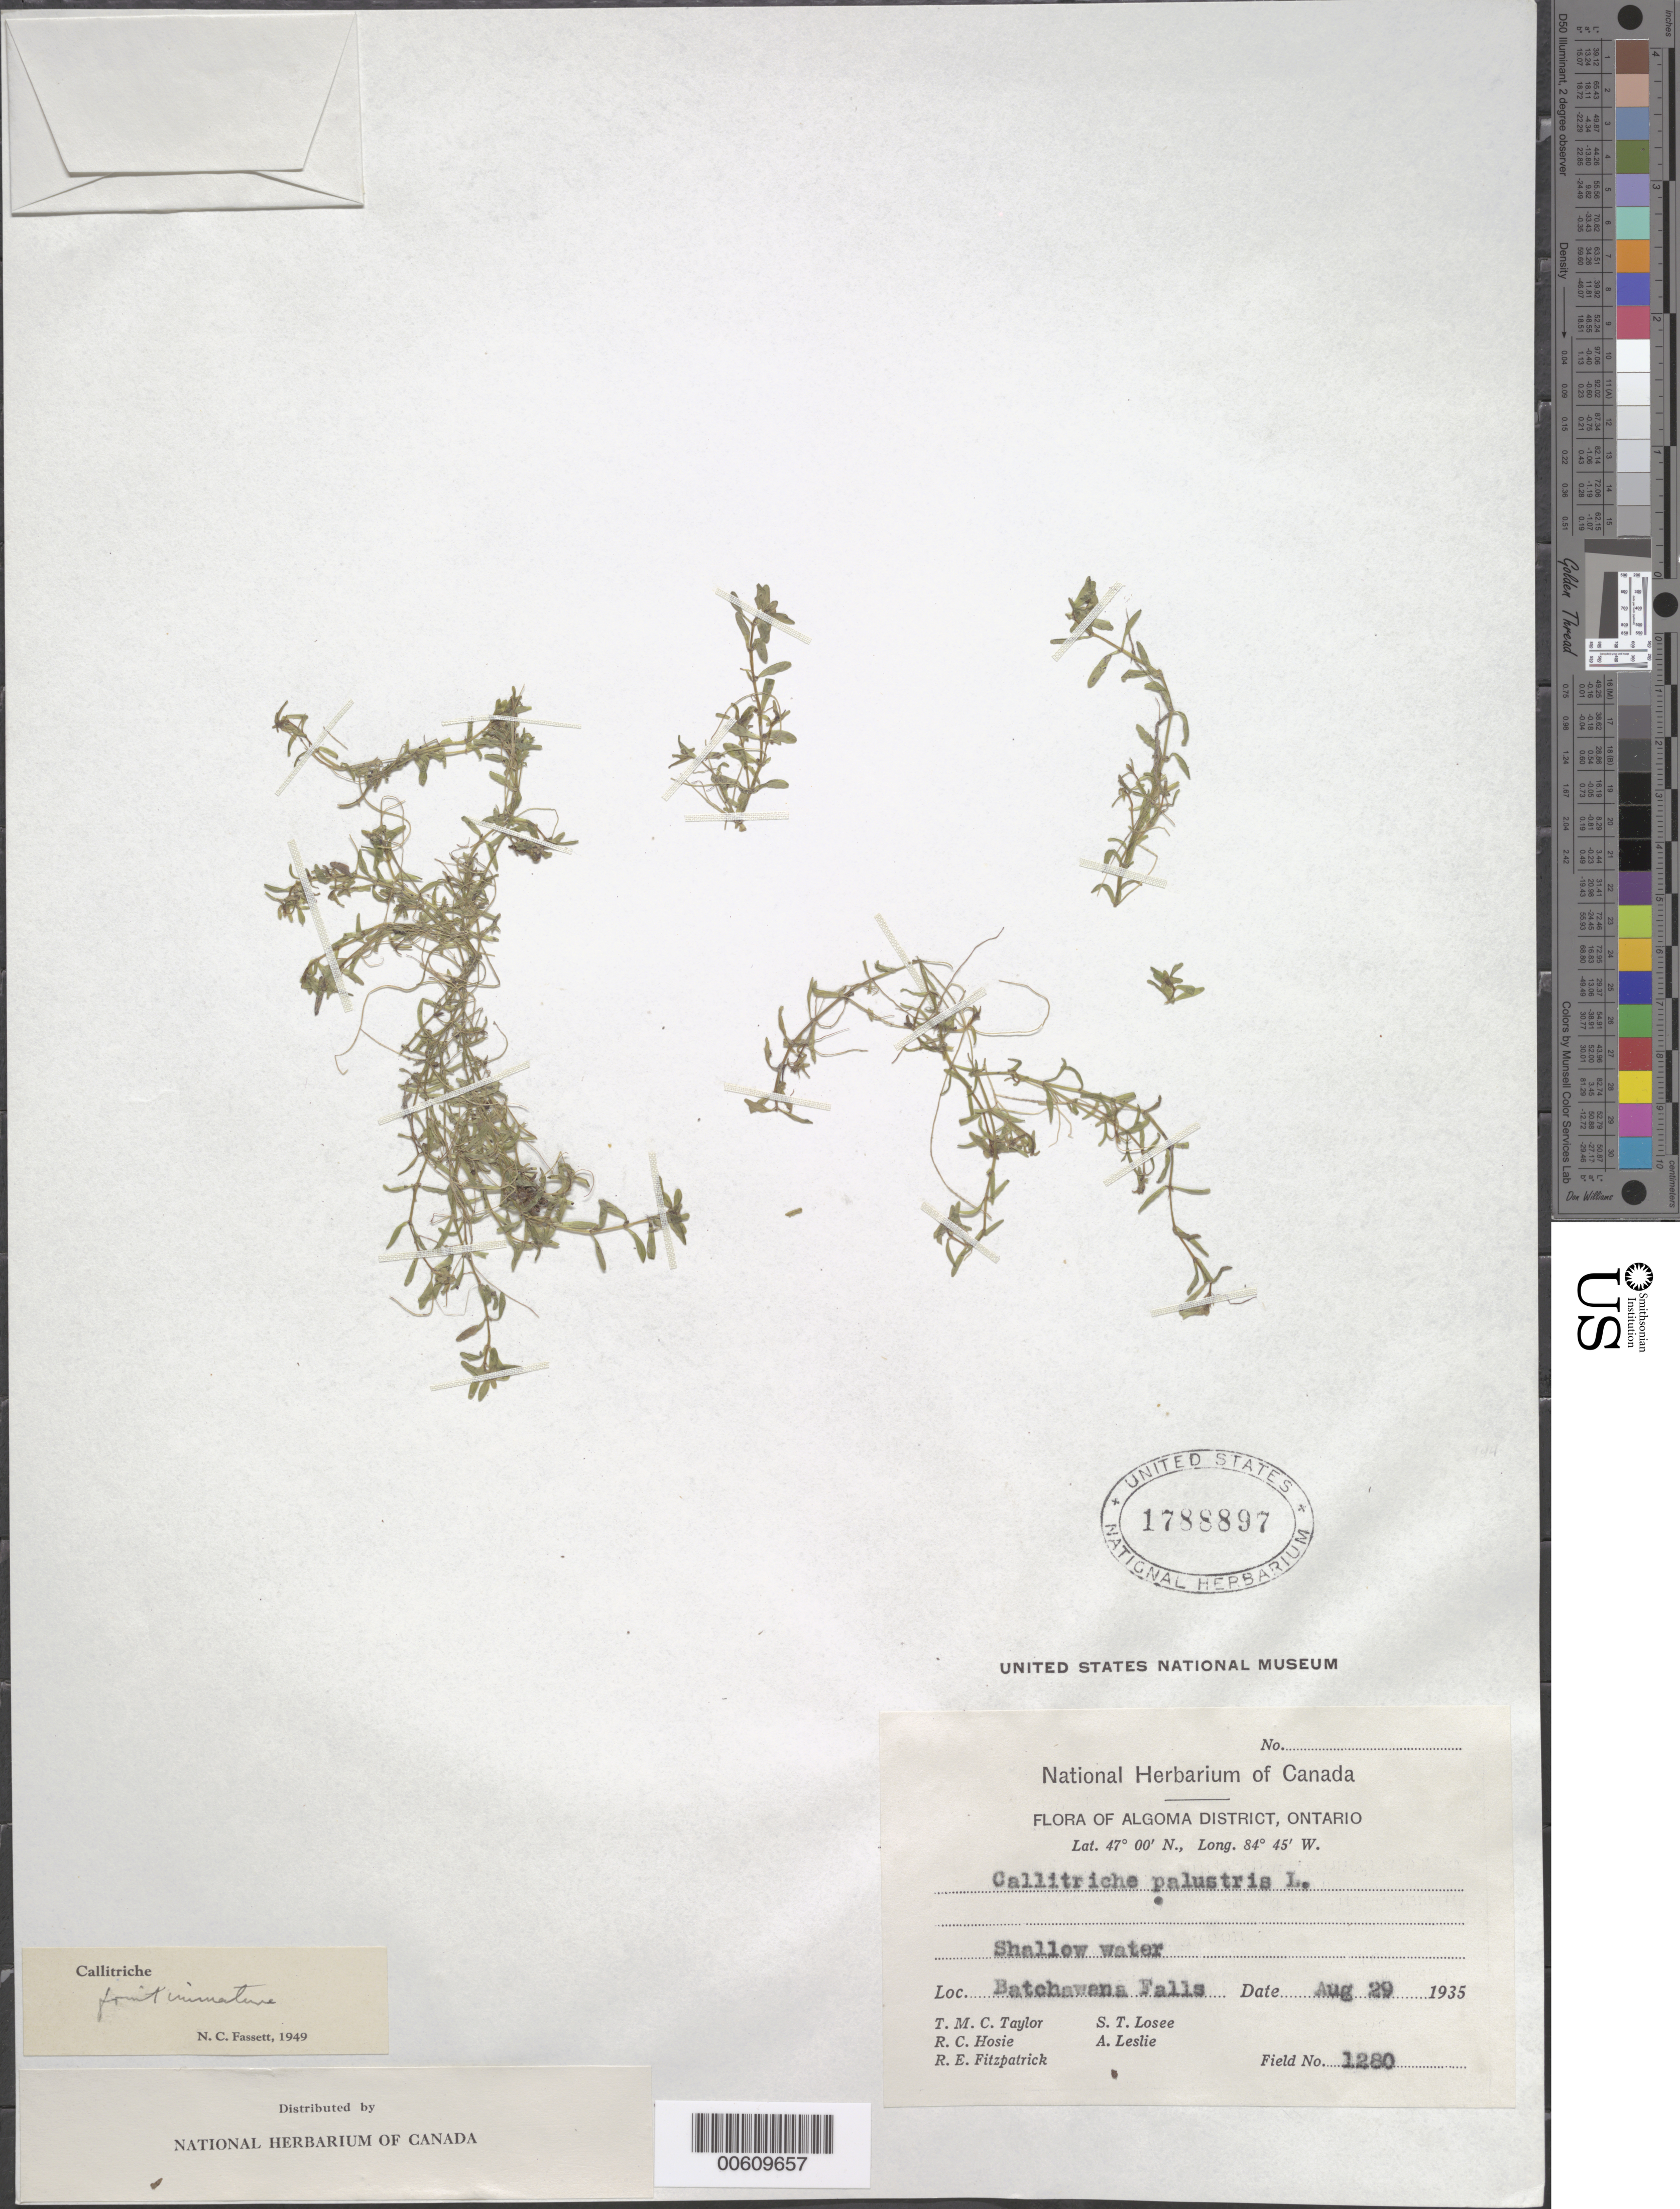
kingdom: Plantae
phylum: Tracheophyta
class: Magnoliopsida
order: Lamiales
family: Plantaginaceae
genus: Callitriche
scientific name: Callitriche verna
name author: L.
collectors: T. M. C. Taylor, S. Losee, R. Hosie, A. Leslie & R. Fitzpatrick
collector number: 1280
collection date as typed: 29 Aug 1935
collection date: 1935-08-29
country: Canada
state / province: Ontario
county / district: Algoma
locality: Batchavana Falls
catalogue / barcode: US 1788897